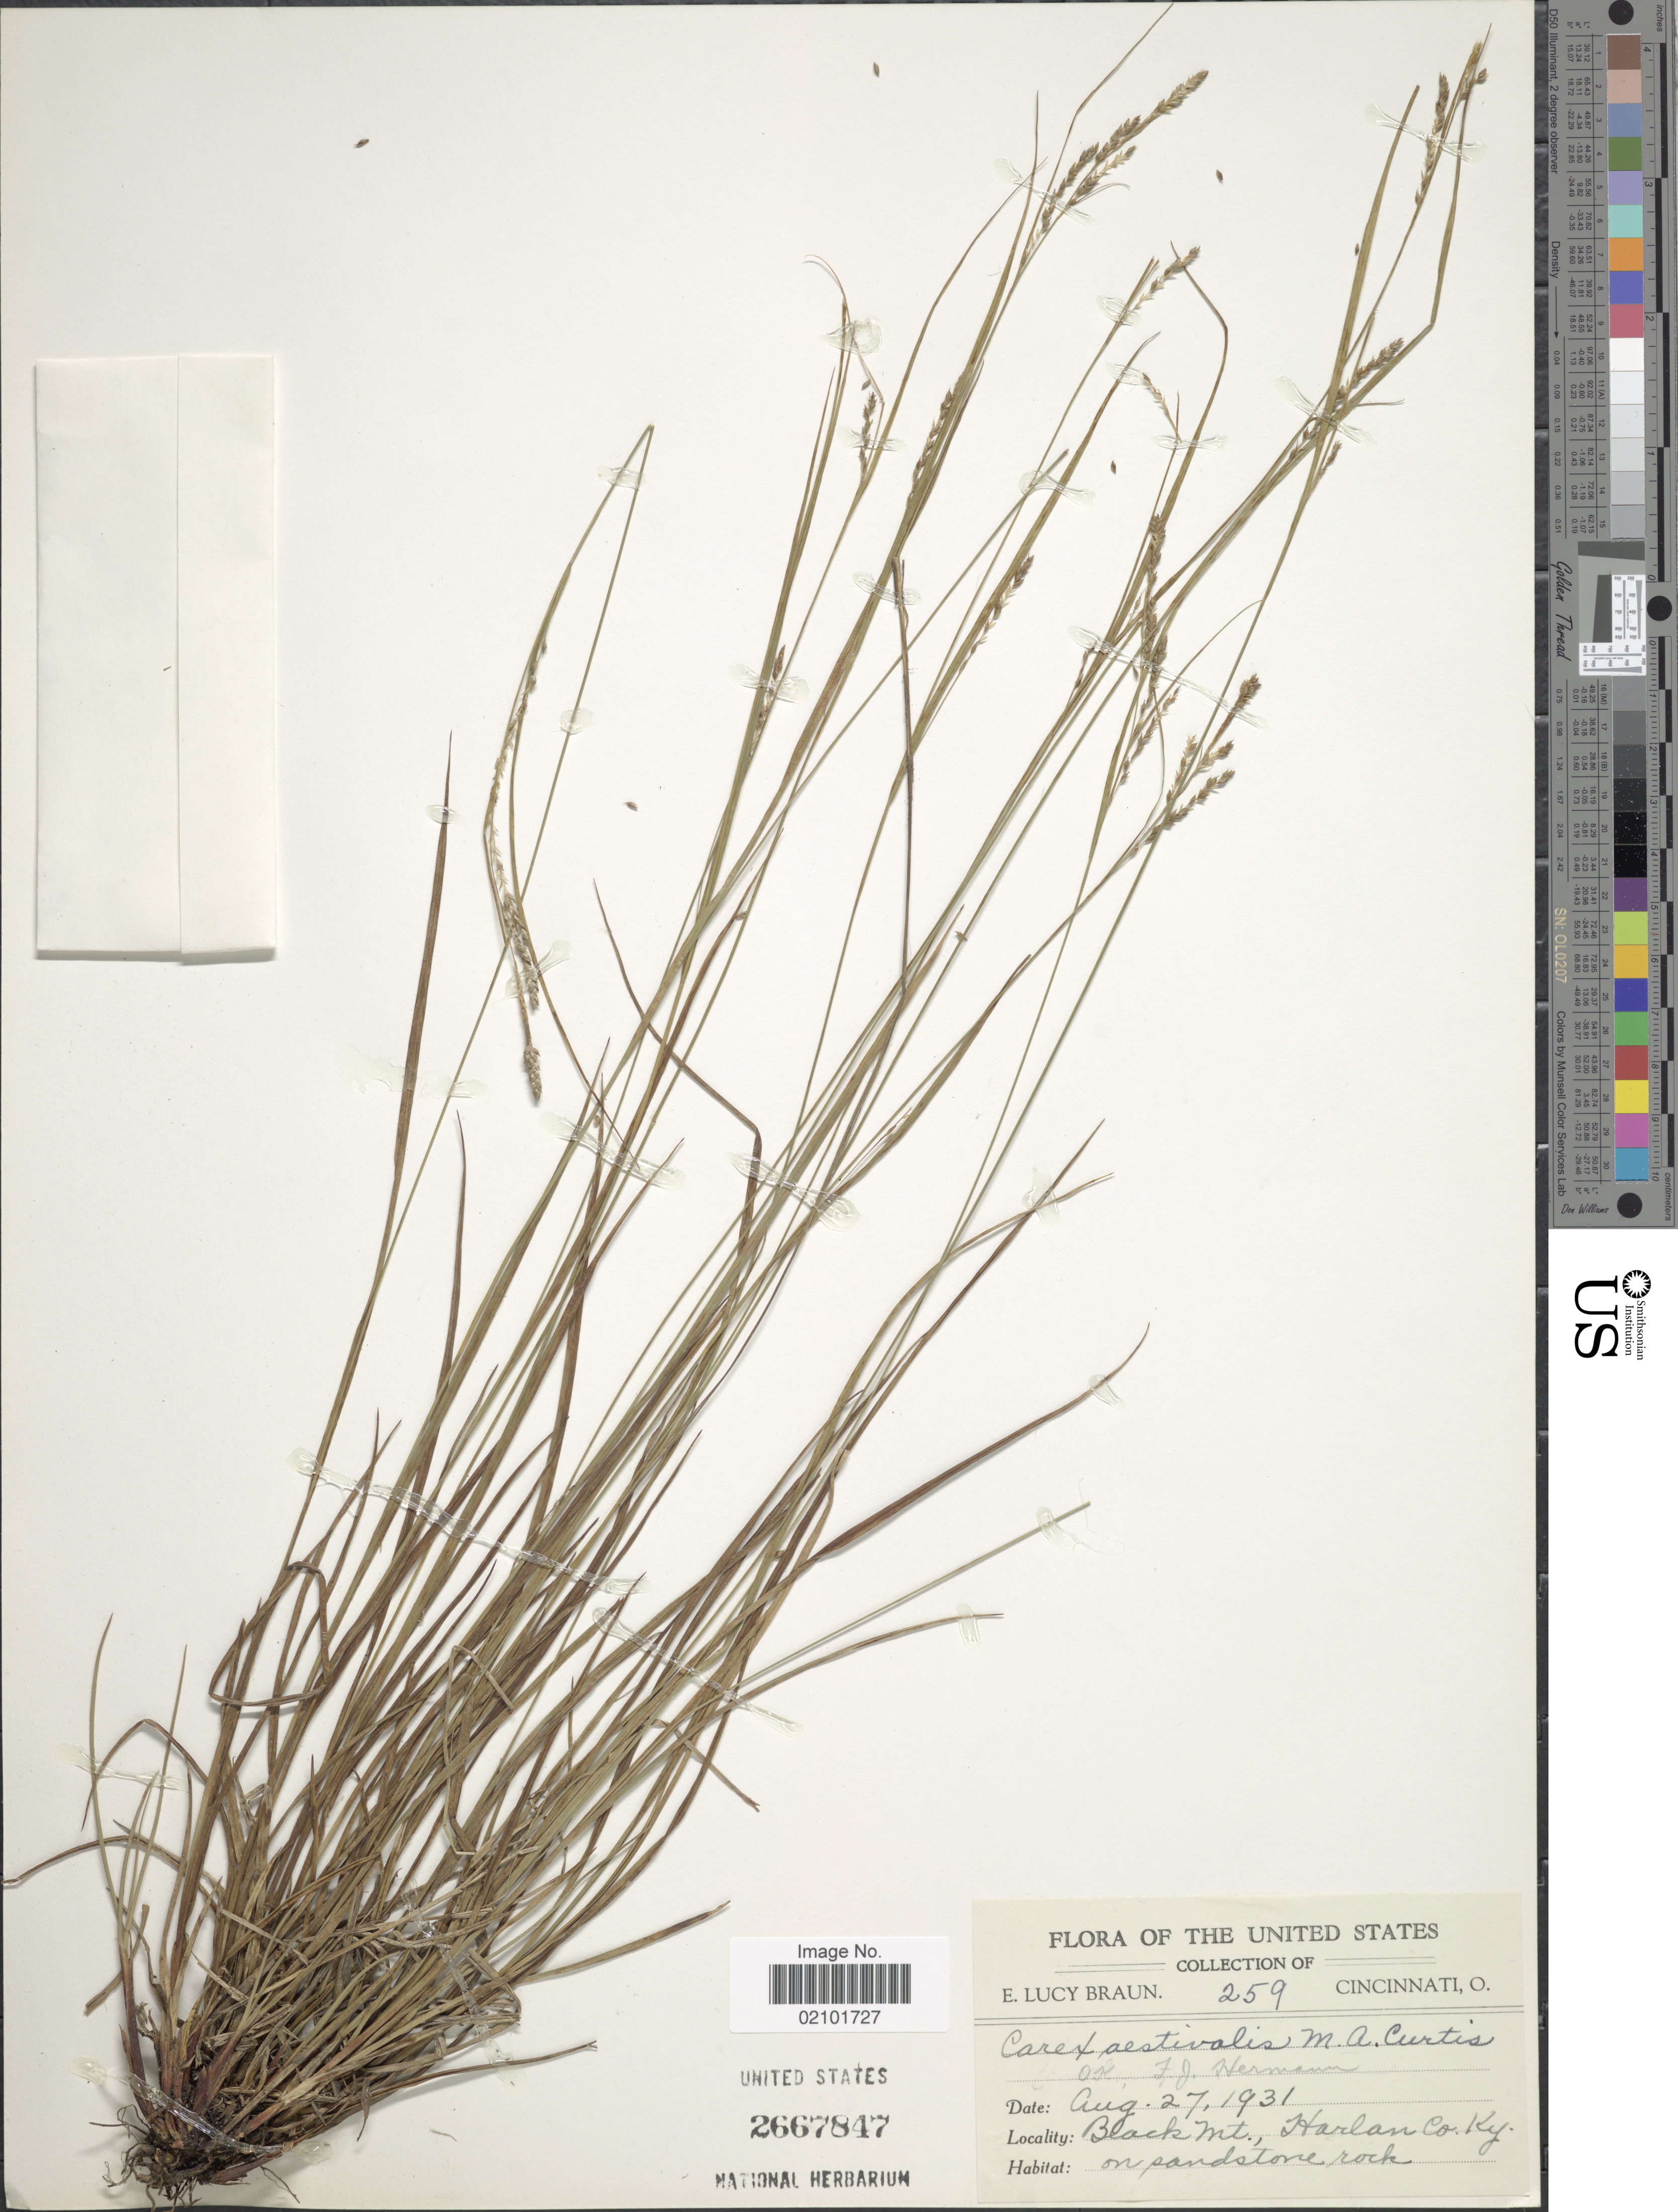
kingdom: Plantae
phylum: Tracheophyta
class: Liliopsida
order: Poales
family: Cyperaceae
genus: Carex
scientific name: Carex aestivalis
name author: M.A. Curtis ex A. Gray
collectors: E. L. Braun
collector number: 259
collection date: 1931-08-27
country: United States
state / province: Kentucky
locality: Black Mt., Harlan Co.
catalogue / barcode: US 2667847